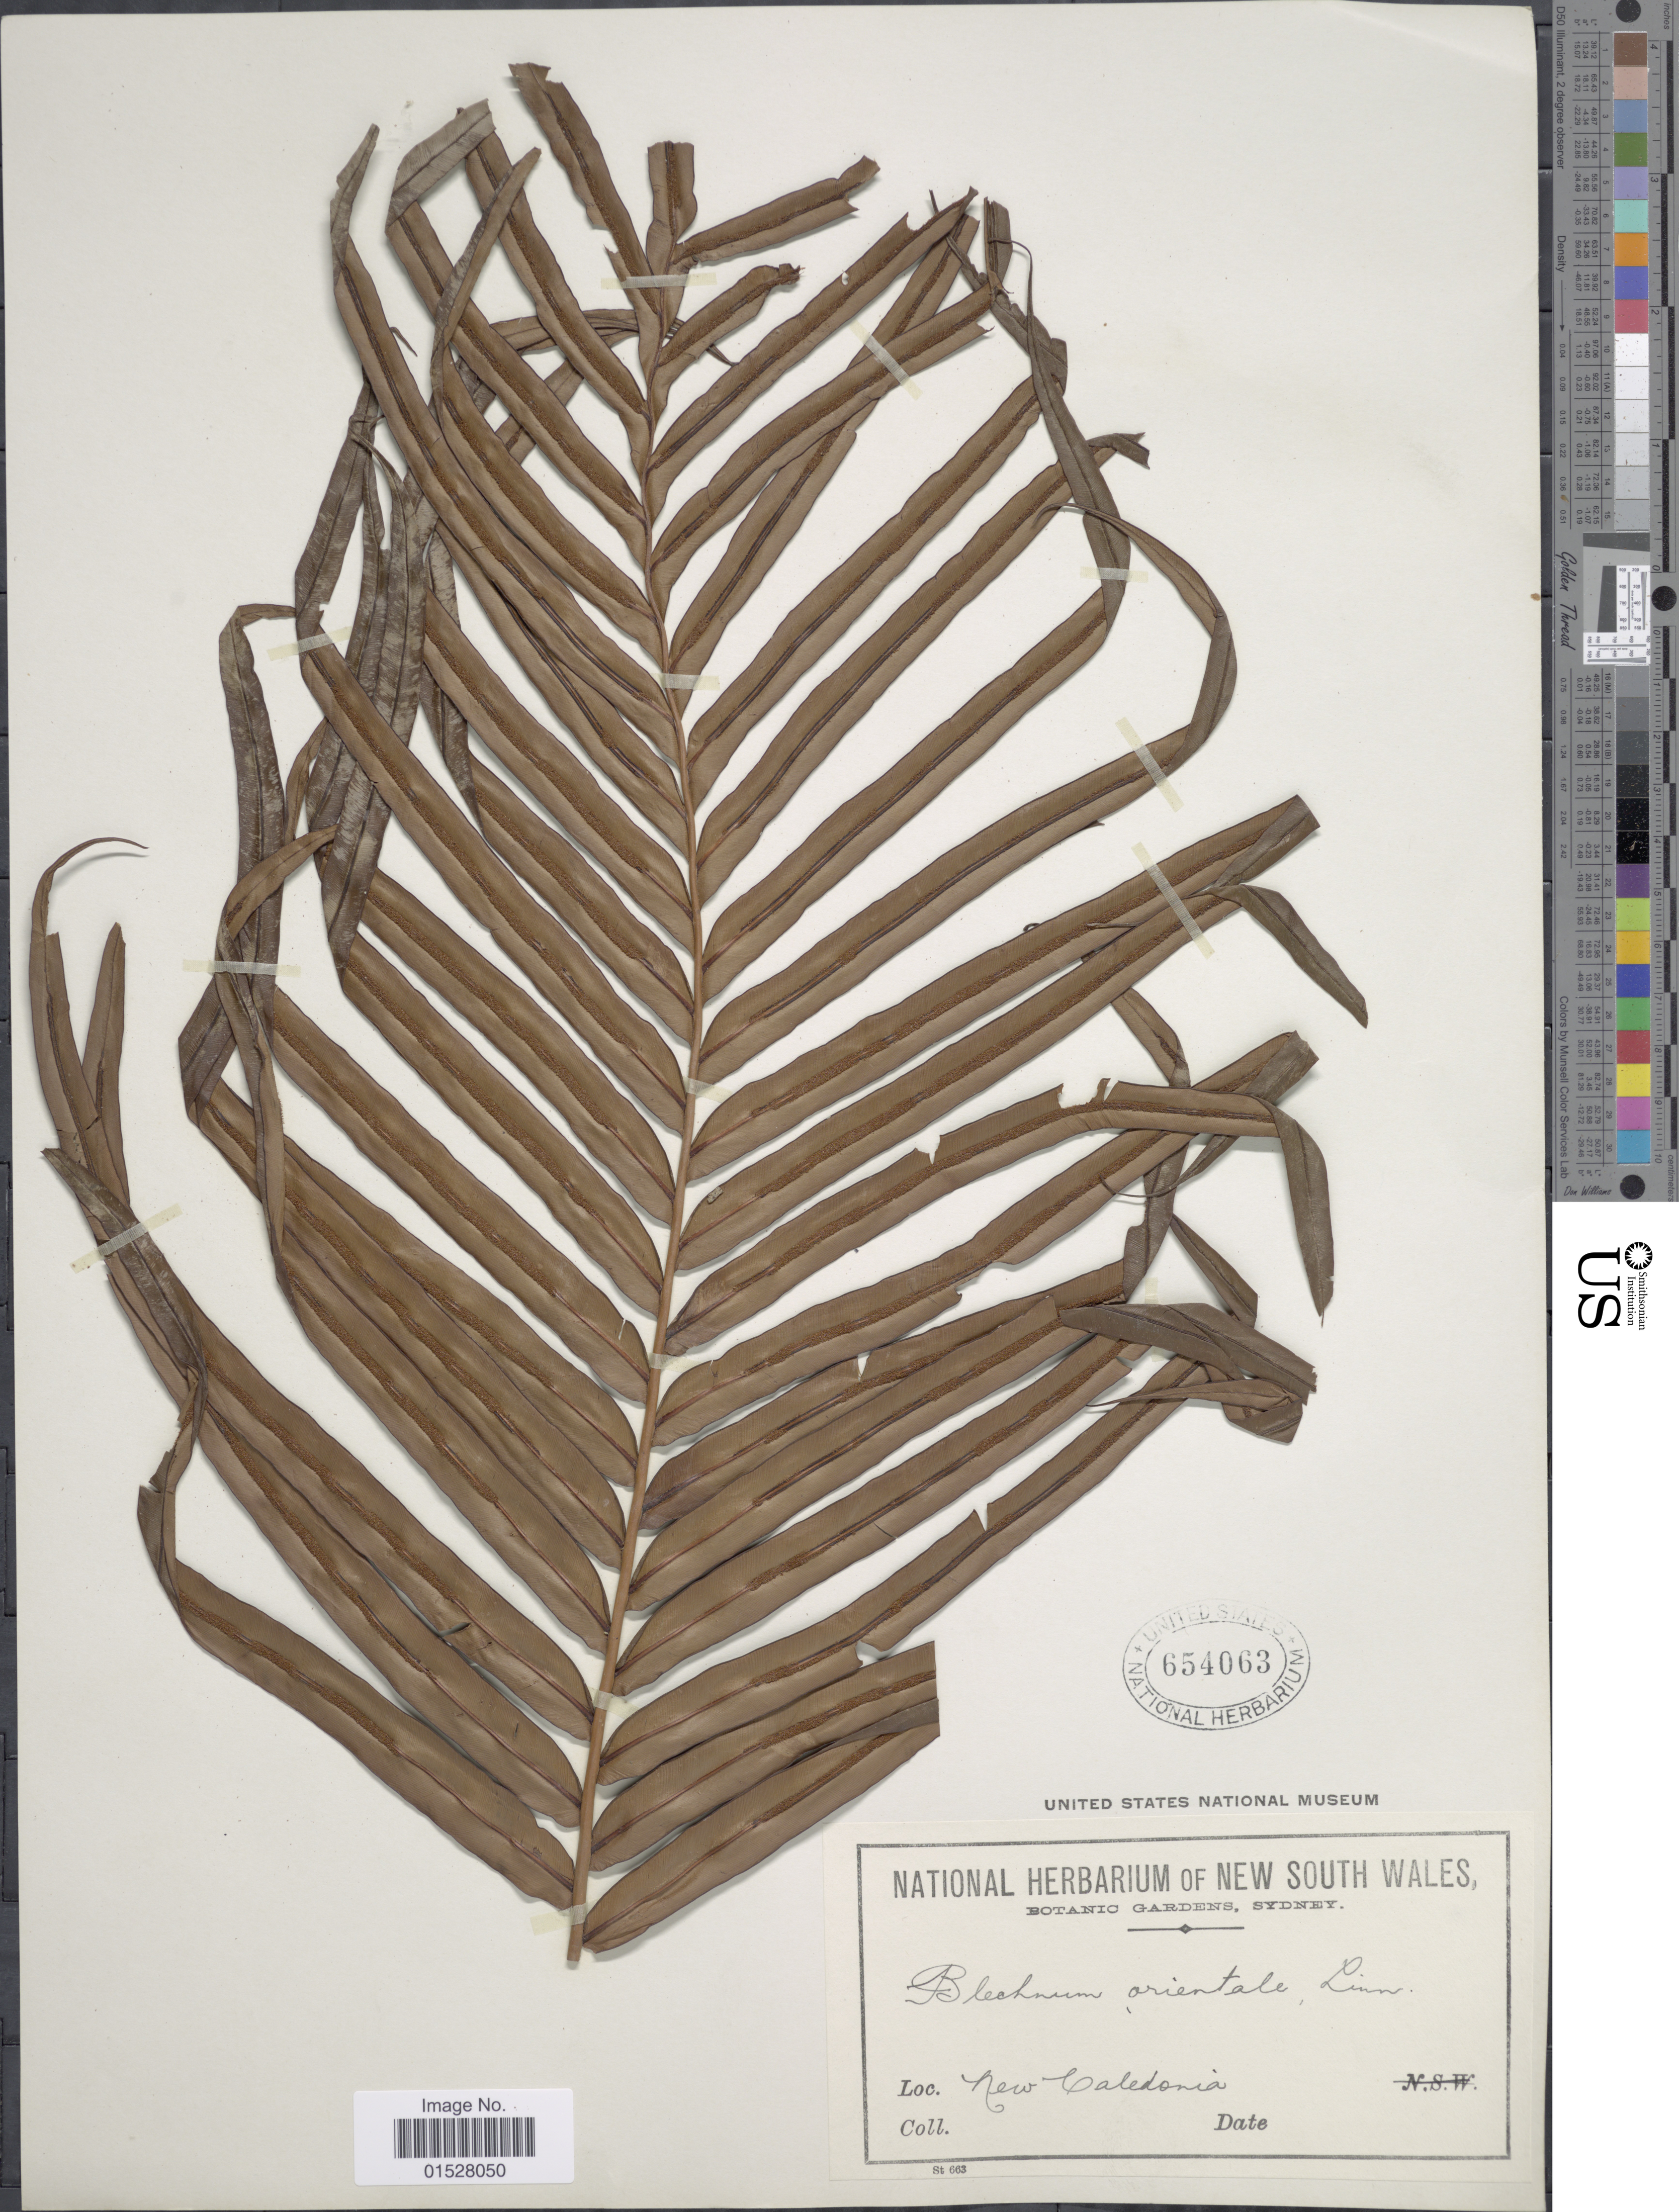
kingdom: Plantae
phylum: Tracheophyta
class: Polypodiopsida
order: Polypodiales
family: Blechnaceae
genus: Blechnum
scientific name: Blechnum orientale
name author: L.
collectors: ex herb. New South Wales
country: New Caledonia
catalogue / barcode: US 654063